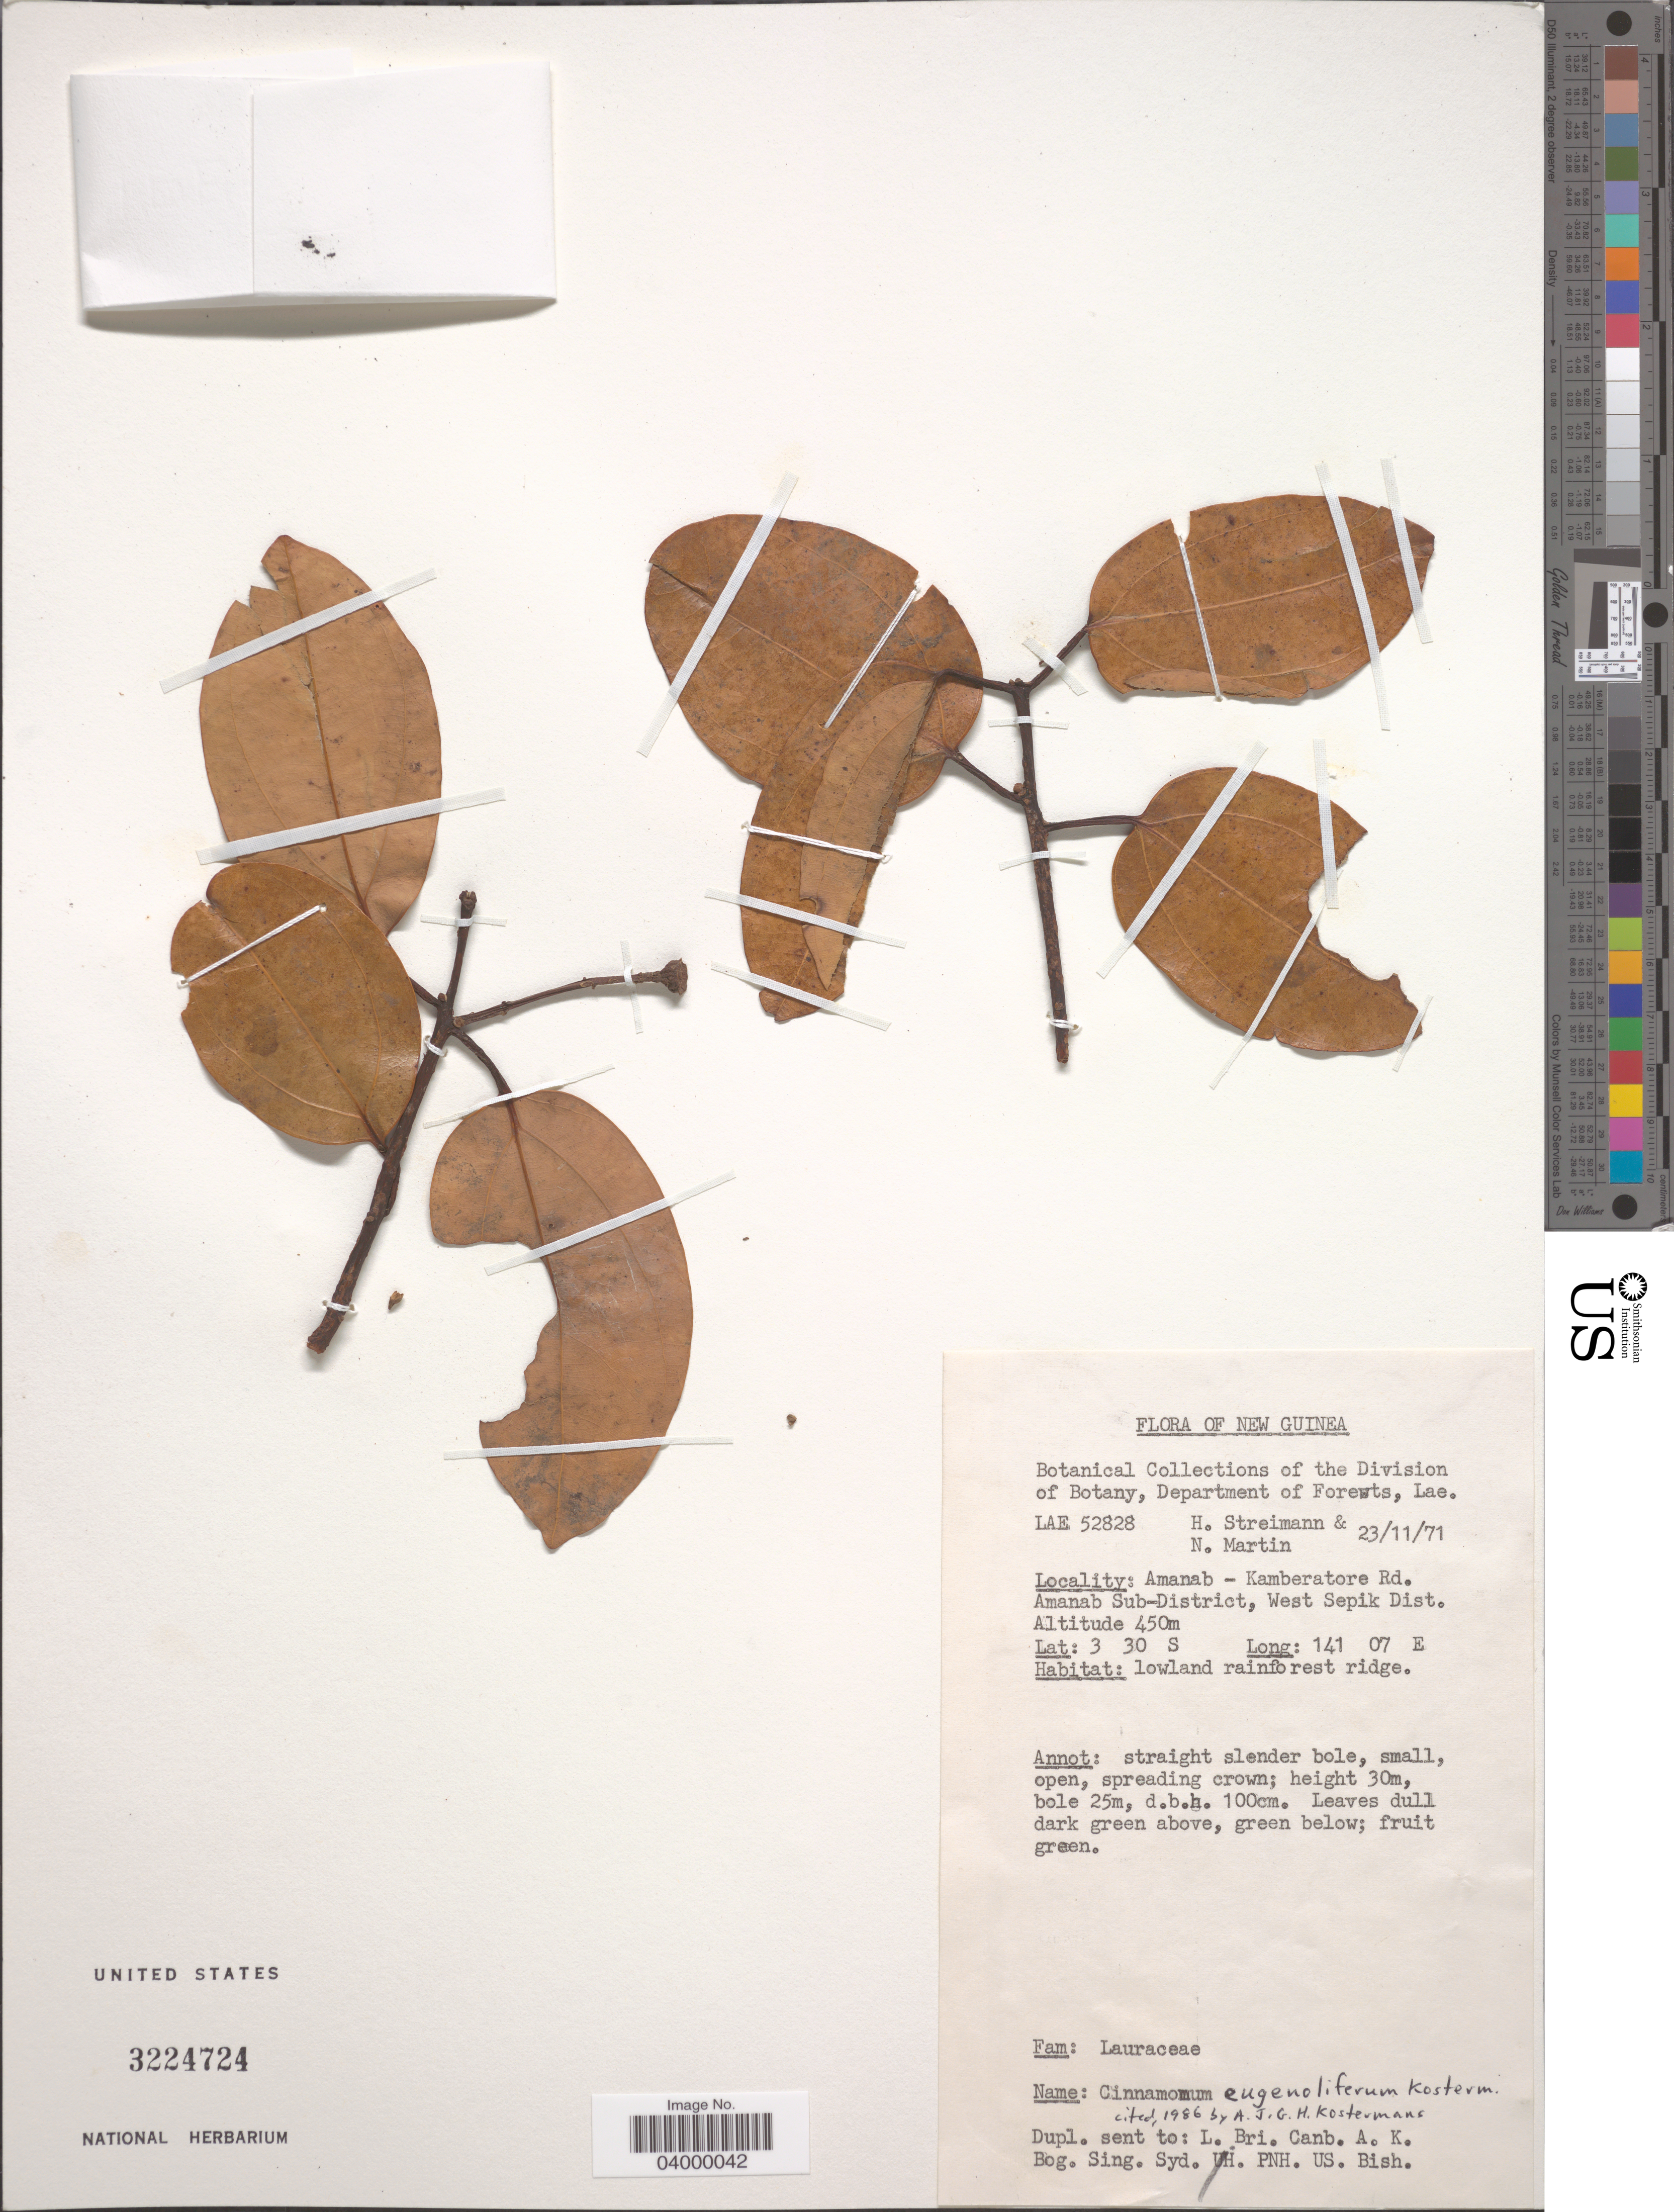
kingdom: Plantae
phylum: Tracheophyta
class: Magnoliopsida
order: Laurales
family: Lauraceae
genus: Cinnamomum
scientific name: Cinnamomum eugenoliferum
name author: Kosterm.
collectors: H. Streimann & N. Martin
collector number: LAE 52828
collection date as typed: Transcribed d/m/y: 23/11/71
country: Papua New Guinea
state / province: Sandaun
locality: New Guinea. Amanab - Kamberatore Rd. Amanab Sub-District, West Sepik Dist.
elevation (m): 450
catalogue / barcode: US 3224724